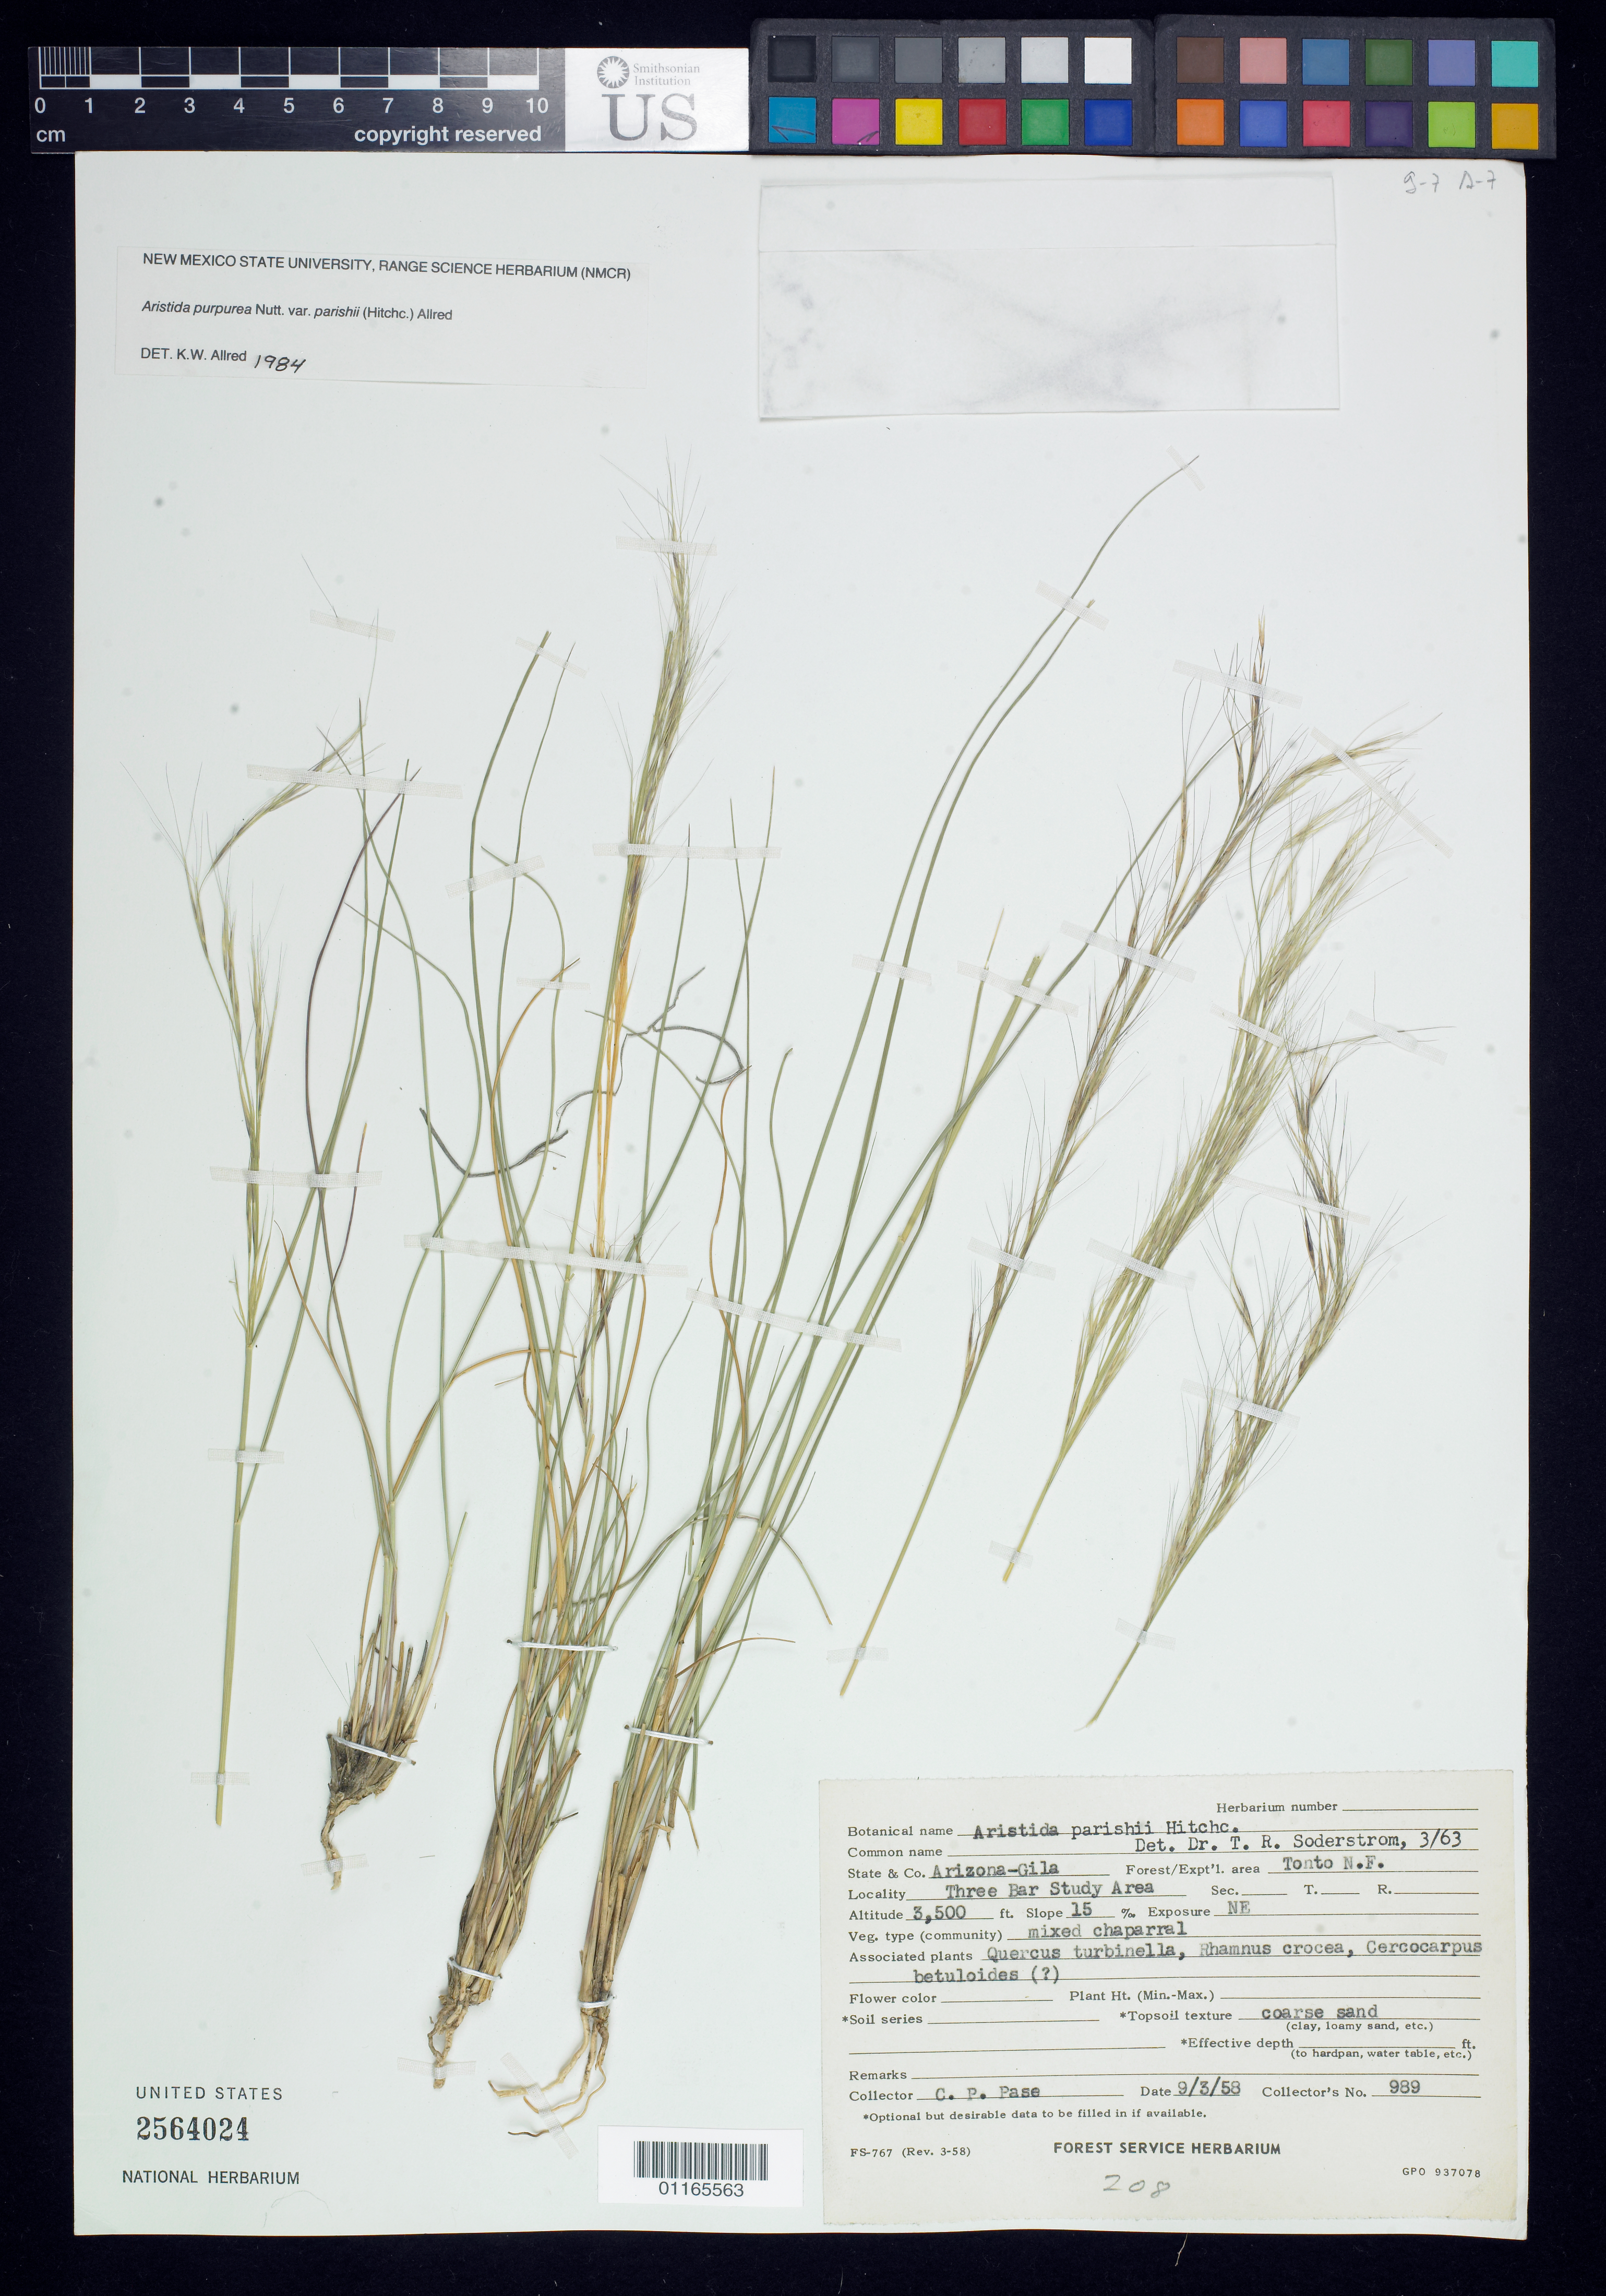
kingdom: Plantae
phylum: Tracheophyta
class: Liliopsida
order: Poales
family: Poaceae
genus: Aristida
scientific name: Aristida parishii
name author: Hitchc. in Jeps.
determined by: Soderstrom, T. R.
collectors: C. P. Pase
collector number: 989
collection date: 1958-03-09 or 1958-09-03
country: United States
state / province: Arizona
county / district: Gila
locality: Forest/Expt'l. area: Tonto N.F.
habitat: Slope - 15%; Exposure - NE; Veg. type - mixed chaparral; Associated plants - Quercus turbinella, Rhamnus crocea, Cercocarpus betuloides (?); Topsoil texture - coarse sand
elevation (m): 1067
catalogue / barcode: US 2564024